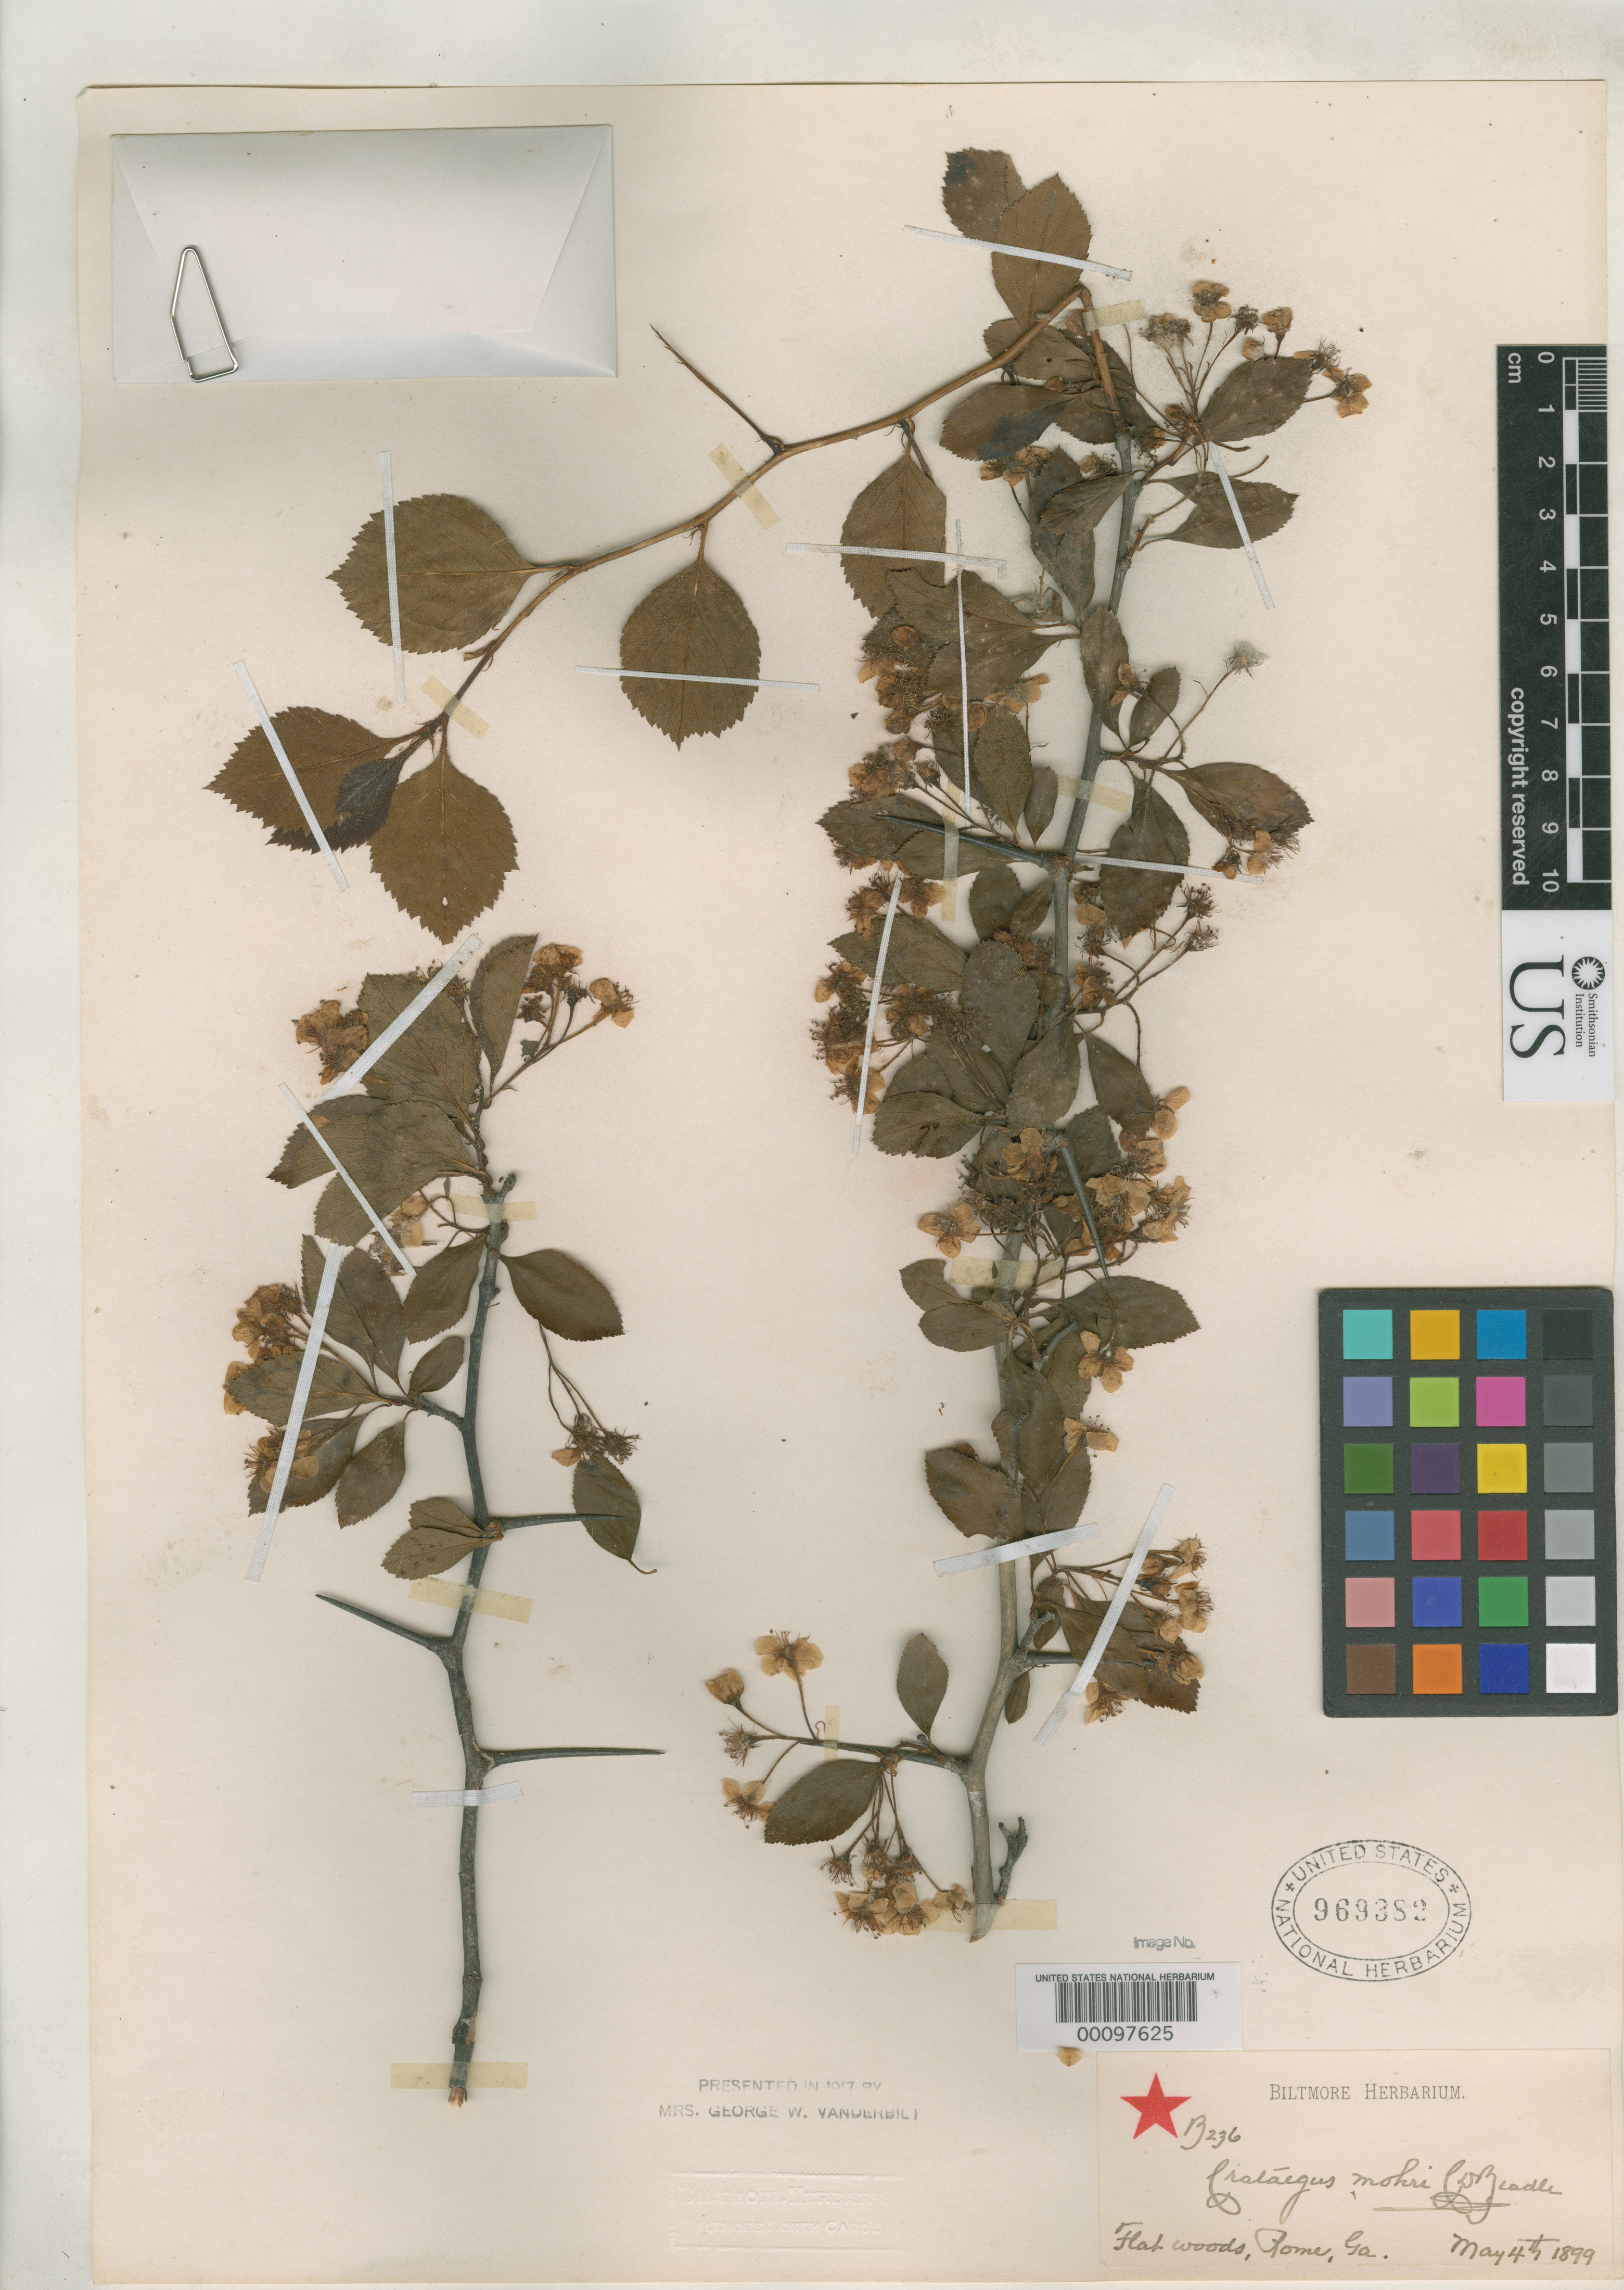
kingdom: Plantae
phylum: Tracheophyta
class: Magnoliopsida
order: Rosales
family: Rosaceae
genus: Crataegus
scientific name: Crataegus mohri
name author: Beadle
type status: Syntype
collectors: ex herb. Biltmore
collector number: B 1215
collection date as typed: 16 Sep 1899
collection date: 1899-09-16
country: United States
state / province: Georgia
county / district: Floyd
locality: Rome.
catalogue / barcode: US 969382